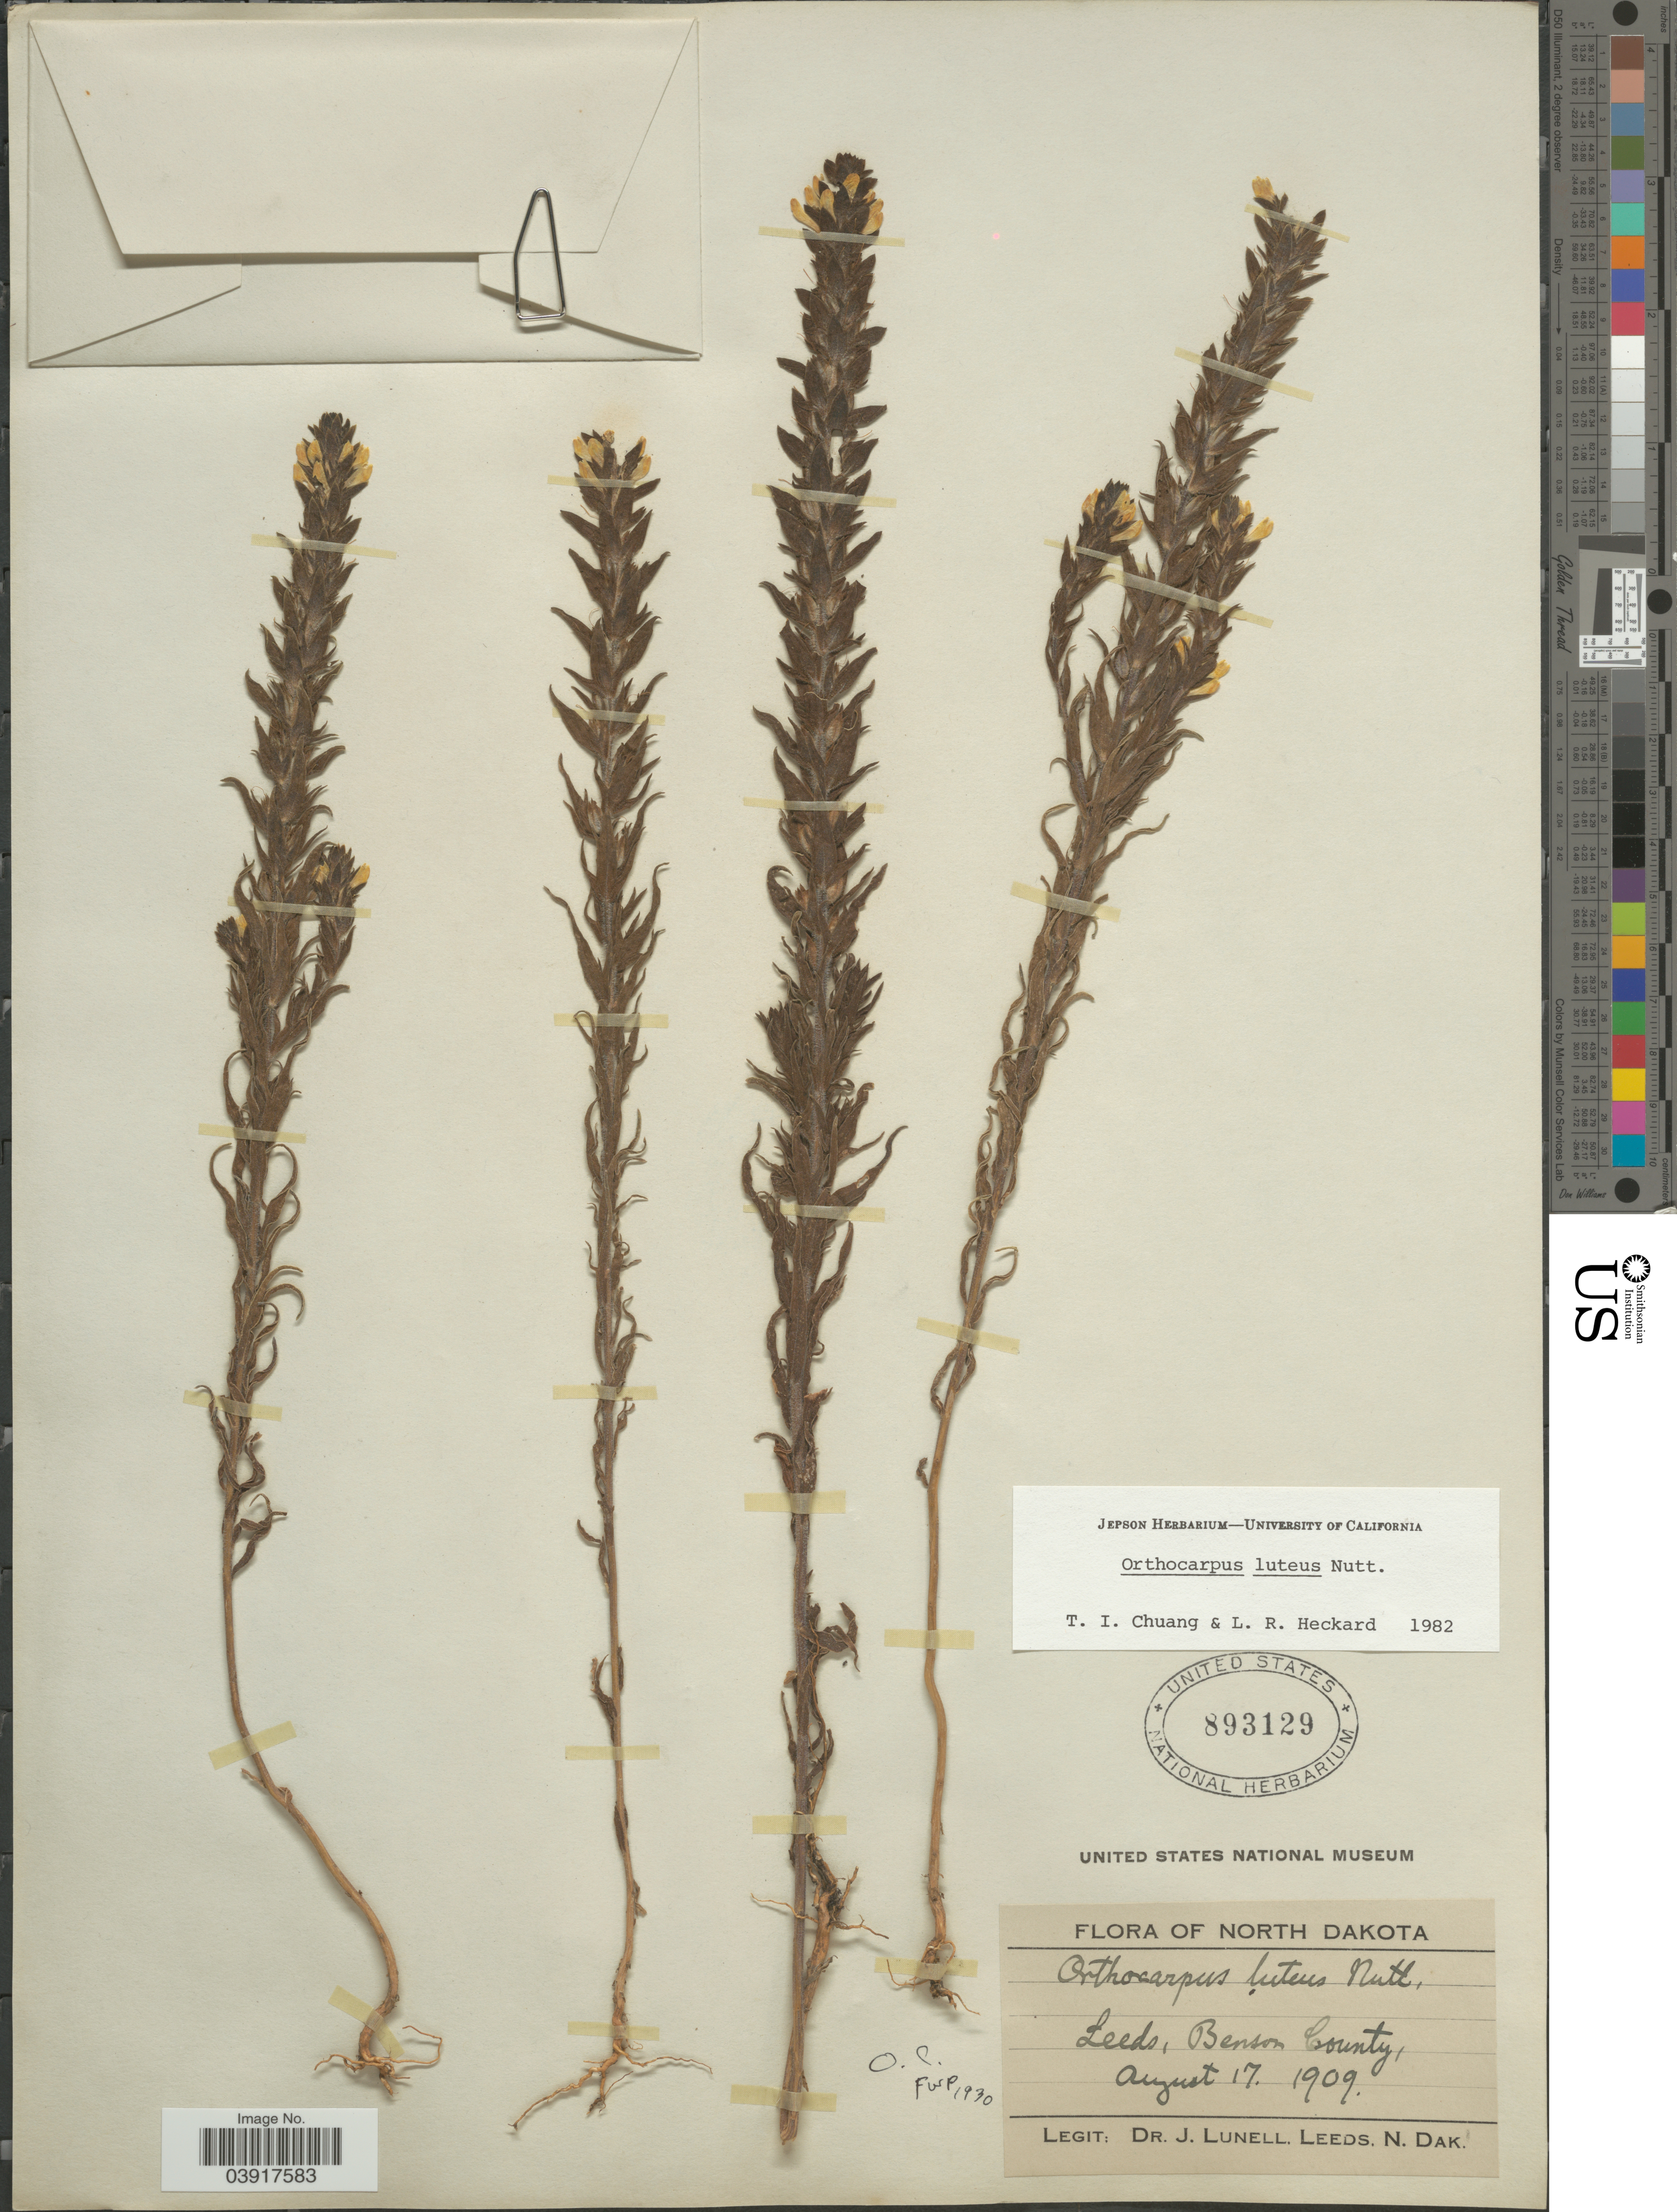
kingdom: Plantae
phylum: Tracheophyta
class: Magnoliopsida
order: Lamiales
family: Orobanchaceae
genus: Orthocarpus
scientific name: Orthocarpus luteus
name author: Nutt.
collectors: J. Lunell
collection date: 1909-08-17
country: United States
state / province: North Dakota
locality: Leeds, Benson County.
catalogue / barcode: US 893129